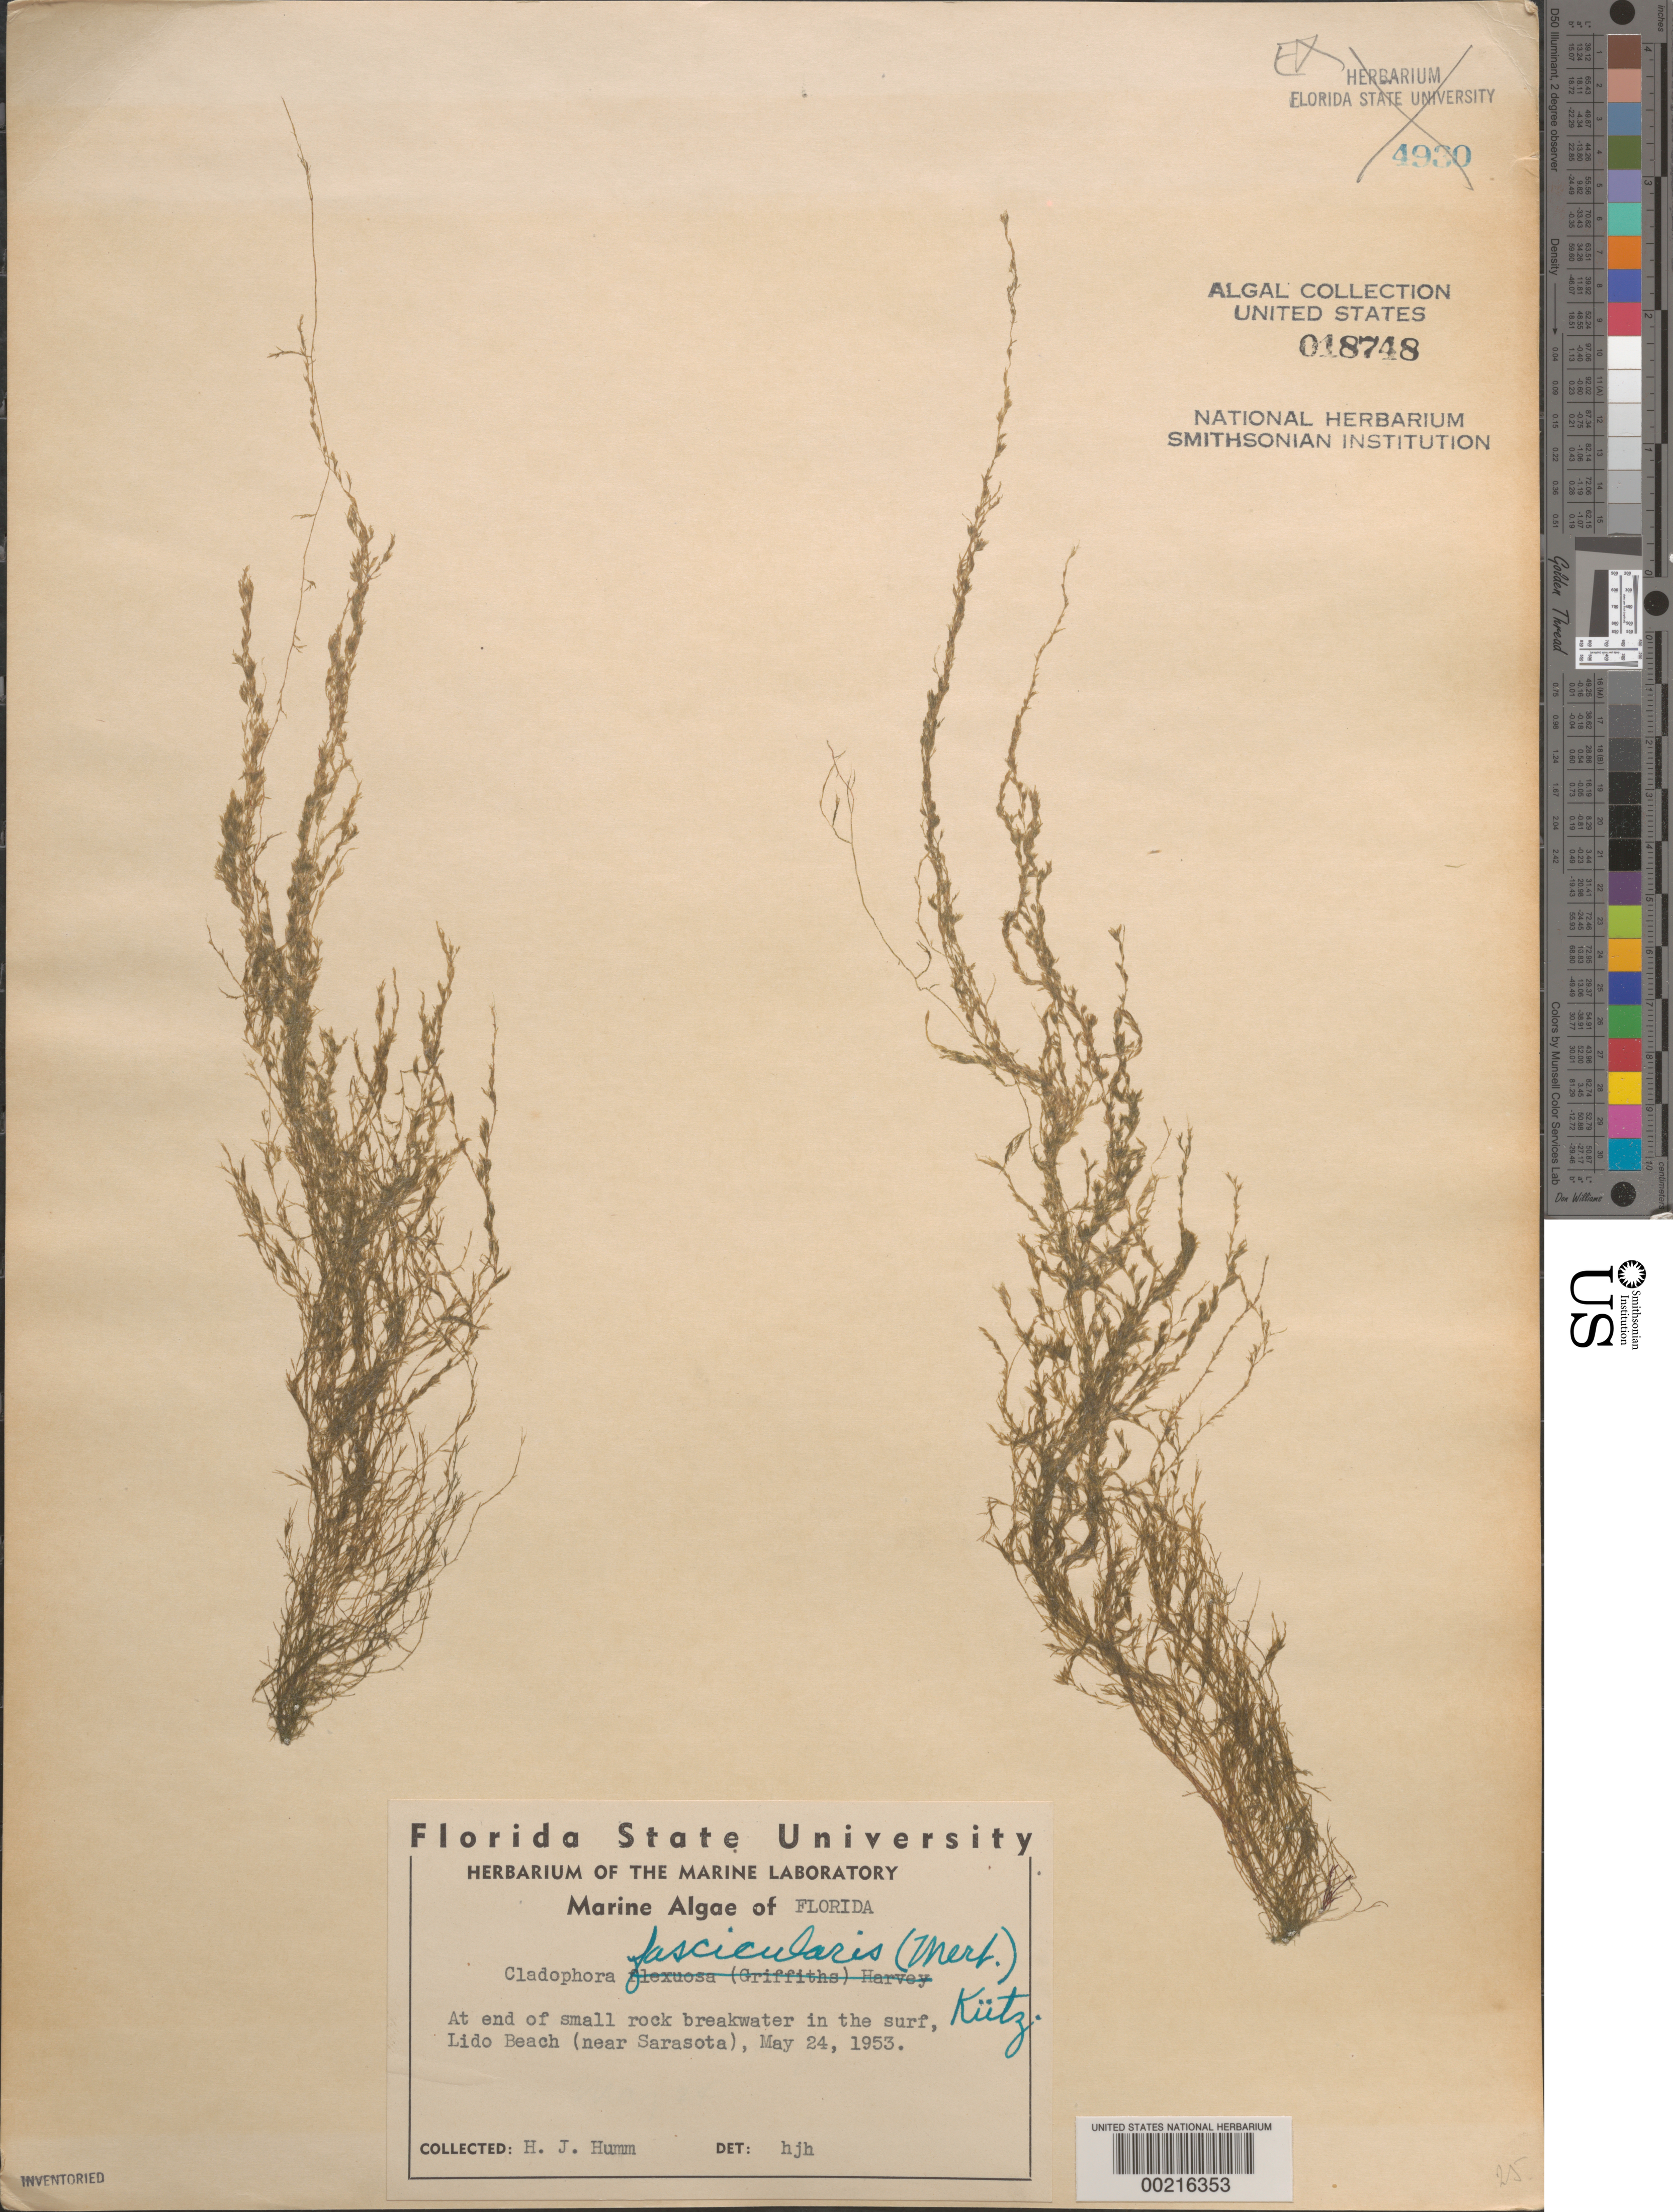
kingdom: Plantae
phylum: Chlorophyta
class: Ulvophyceae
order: Cladophorales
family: Cladophoraceae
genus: Cladophora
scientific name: Cladophora vagabunda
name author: (L.) C. Hoek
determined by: Algae name updating Project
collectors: H. J. Humm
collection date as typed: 24 May 1953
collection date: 1953-05-24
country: United States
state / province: Florida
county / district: Sarasota County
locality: Lido Beach near Sarasota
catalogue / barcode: US 18748